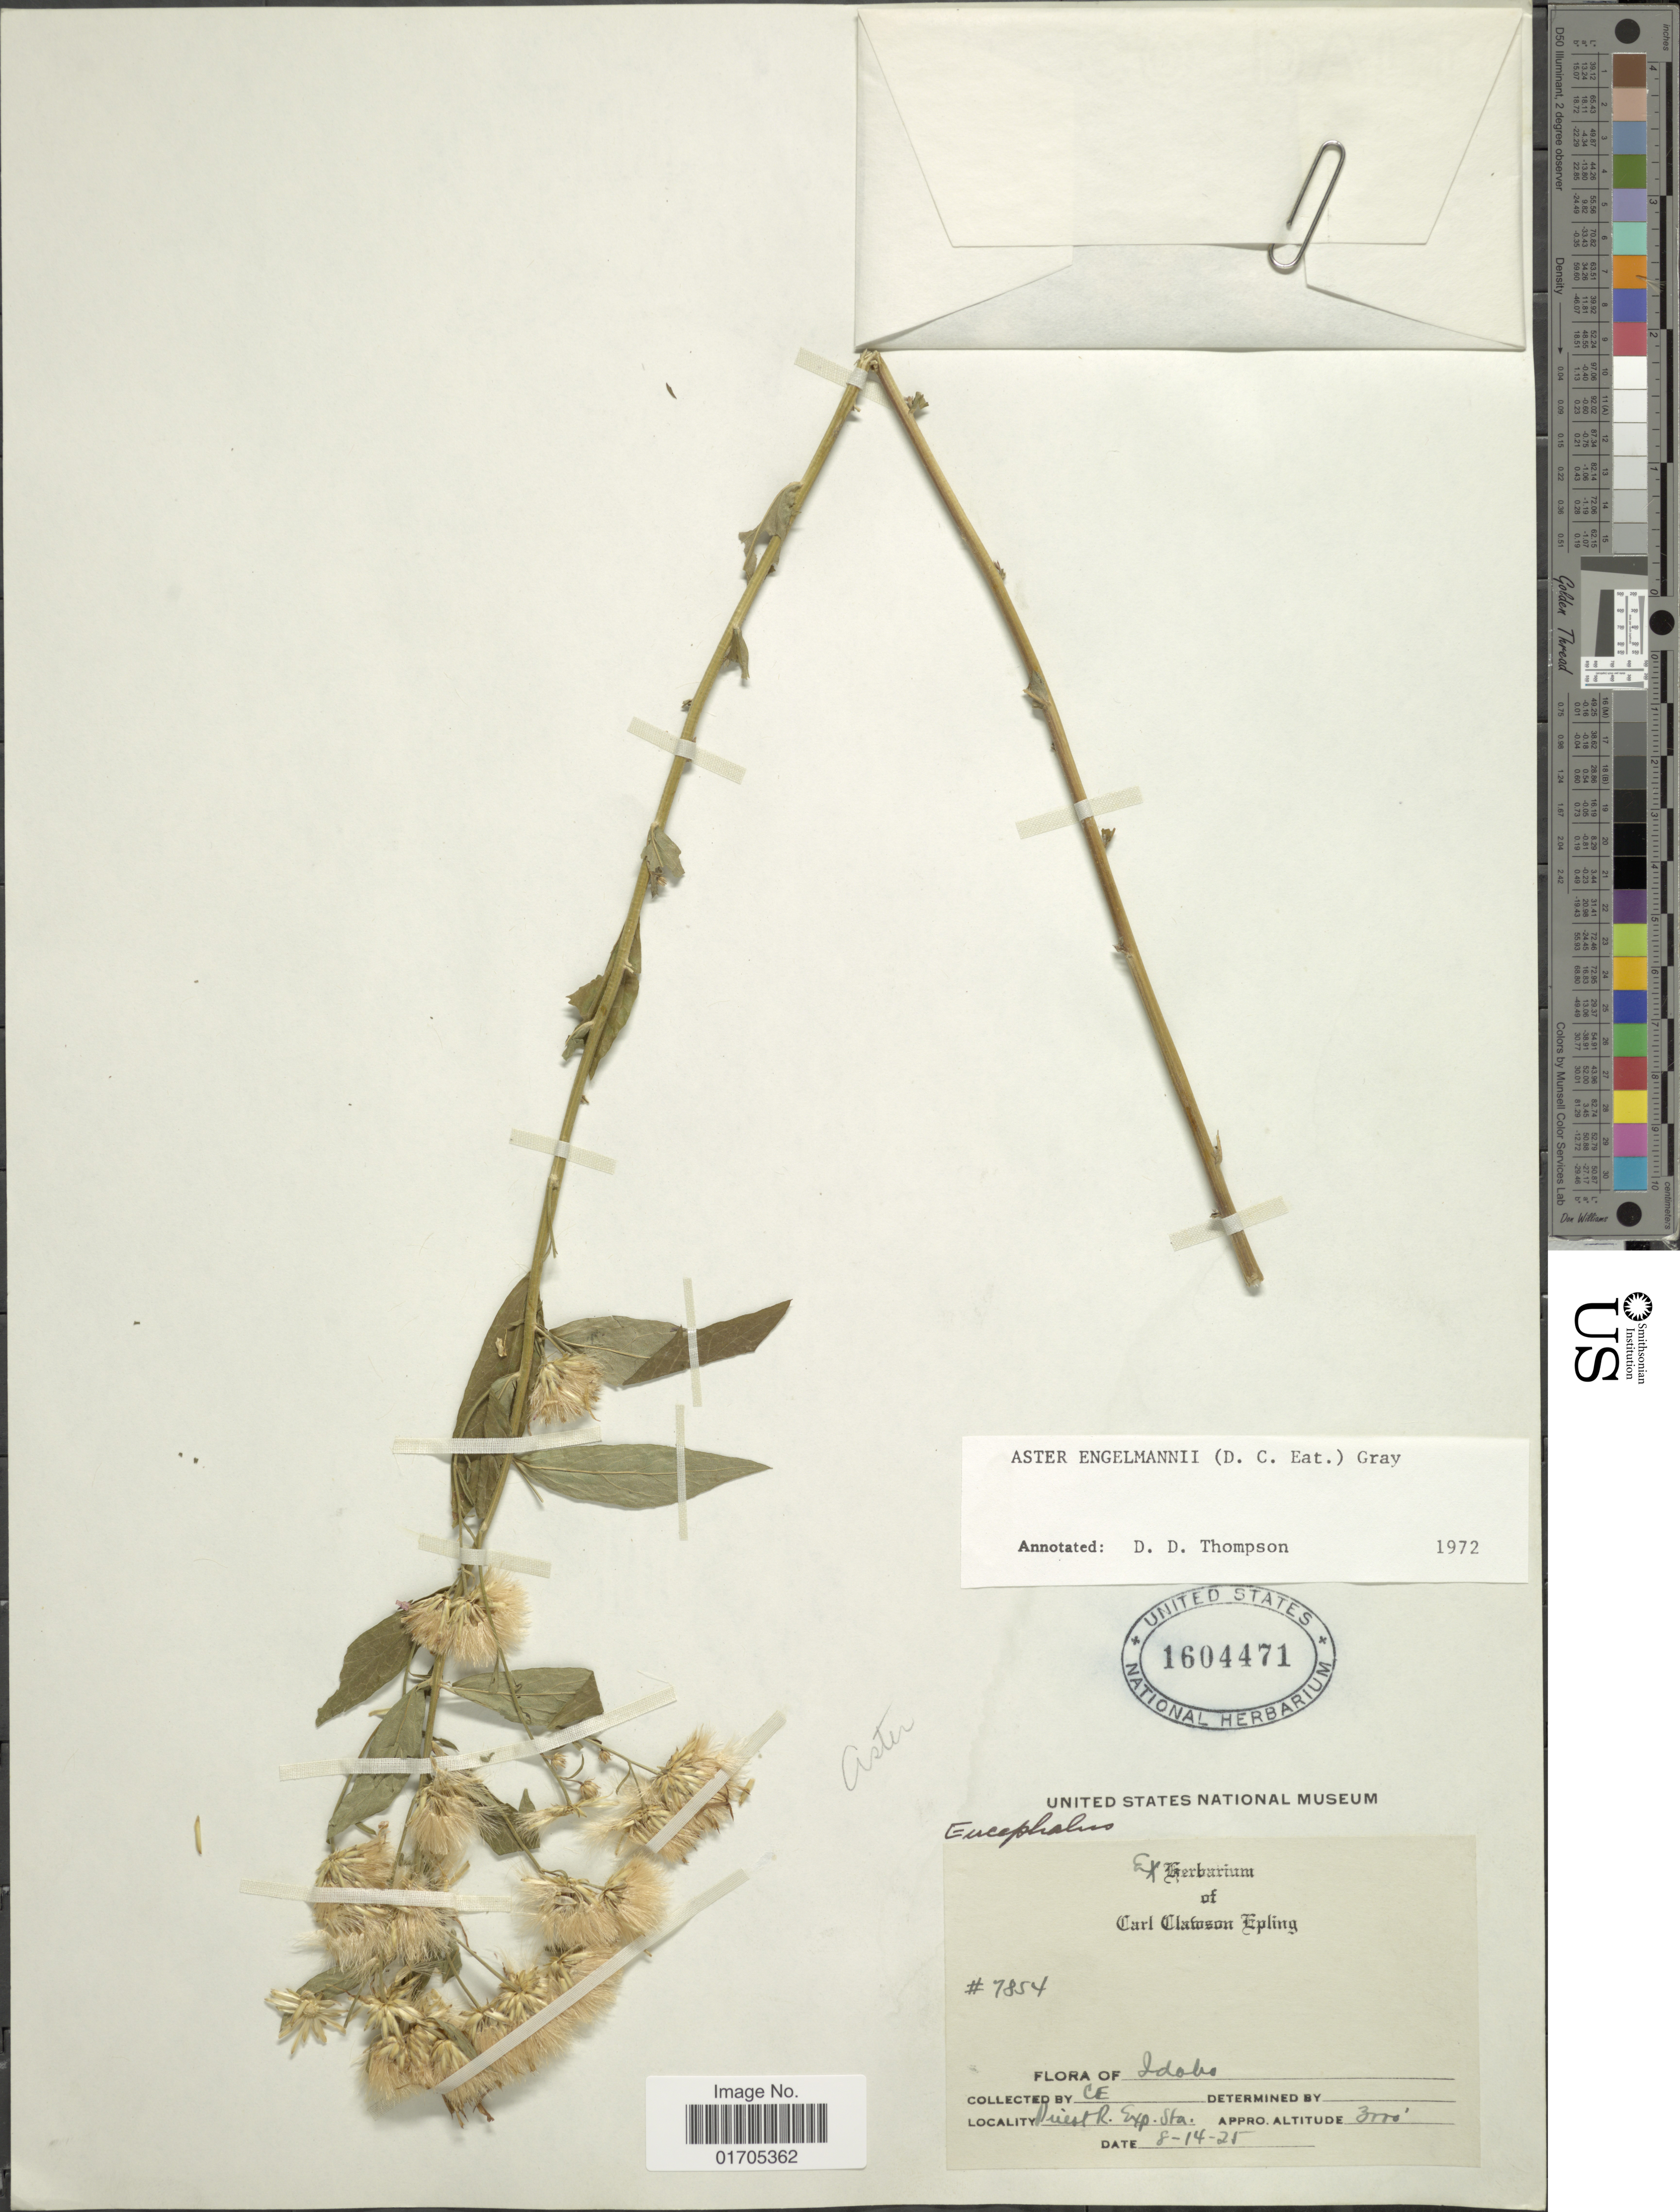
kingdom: Plantae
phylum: Tracheophyta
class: Magnoliopsida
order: Asterales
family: Asteraceae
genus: Eucephalus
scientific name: Eucephalus engelmannii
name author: (D.C. Eaton) Greene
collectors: C. C. Epling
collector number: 7854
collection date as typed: Transcribed d/m/y: 14/8/25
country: United States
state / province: Idaho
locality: Priest R. Exp. Sta.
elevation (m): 914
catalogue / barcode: US 1604471